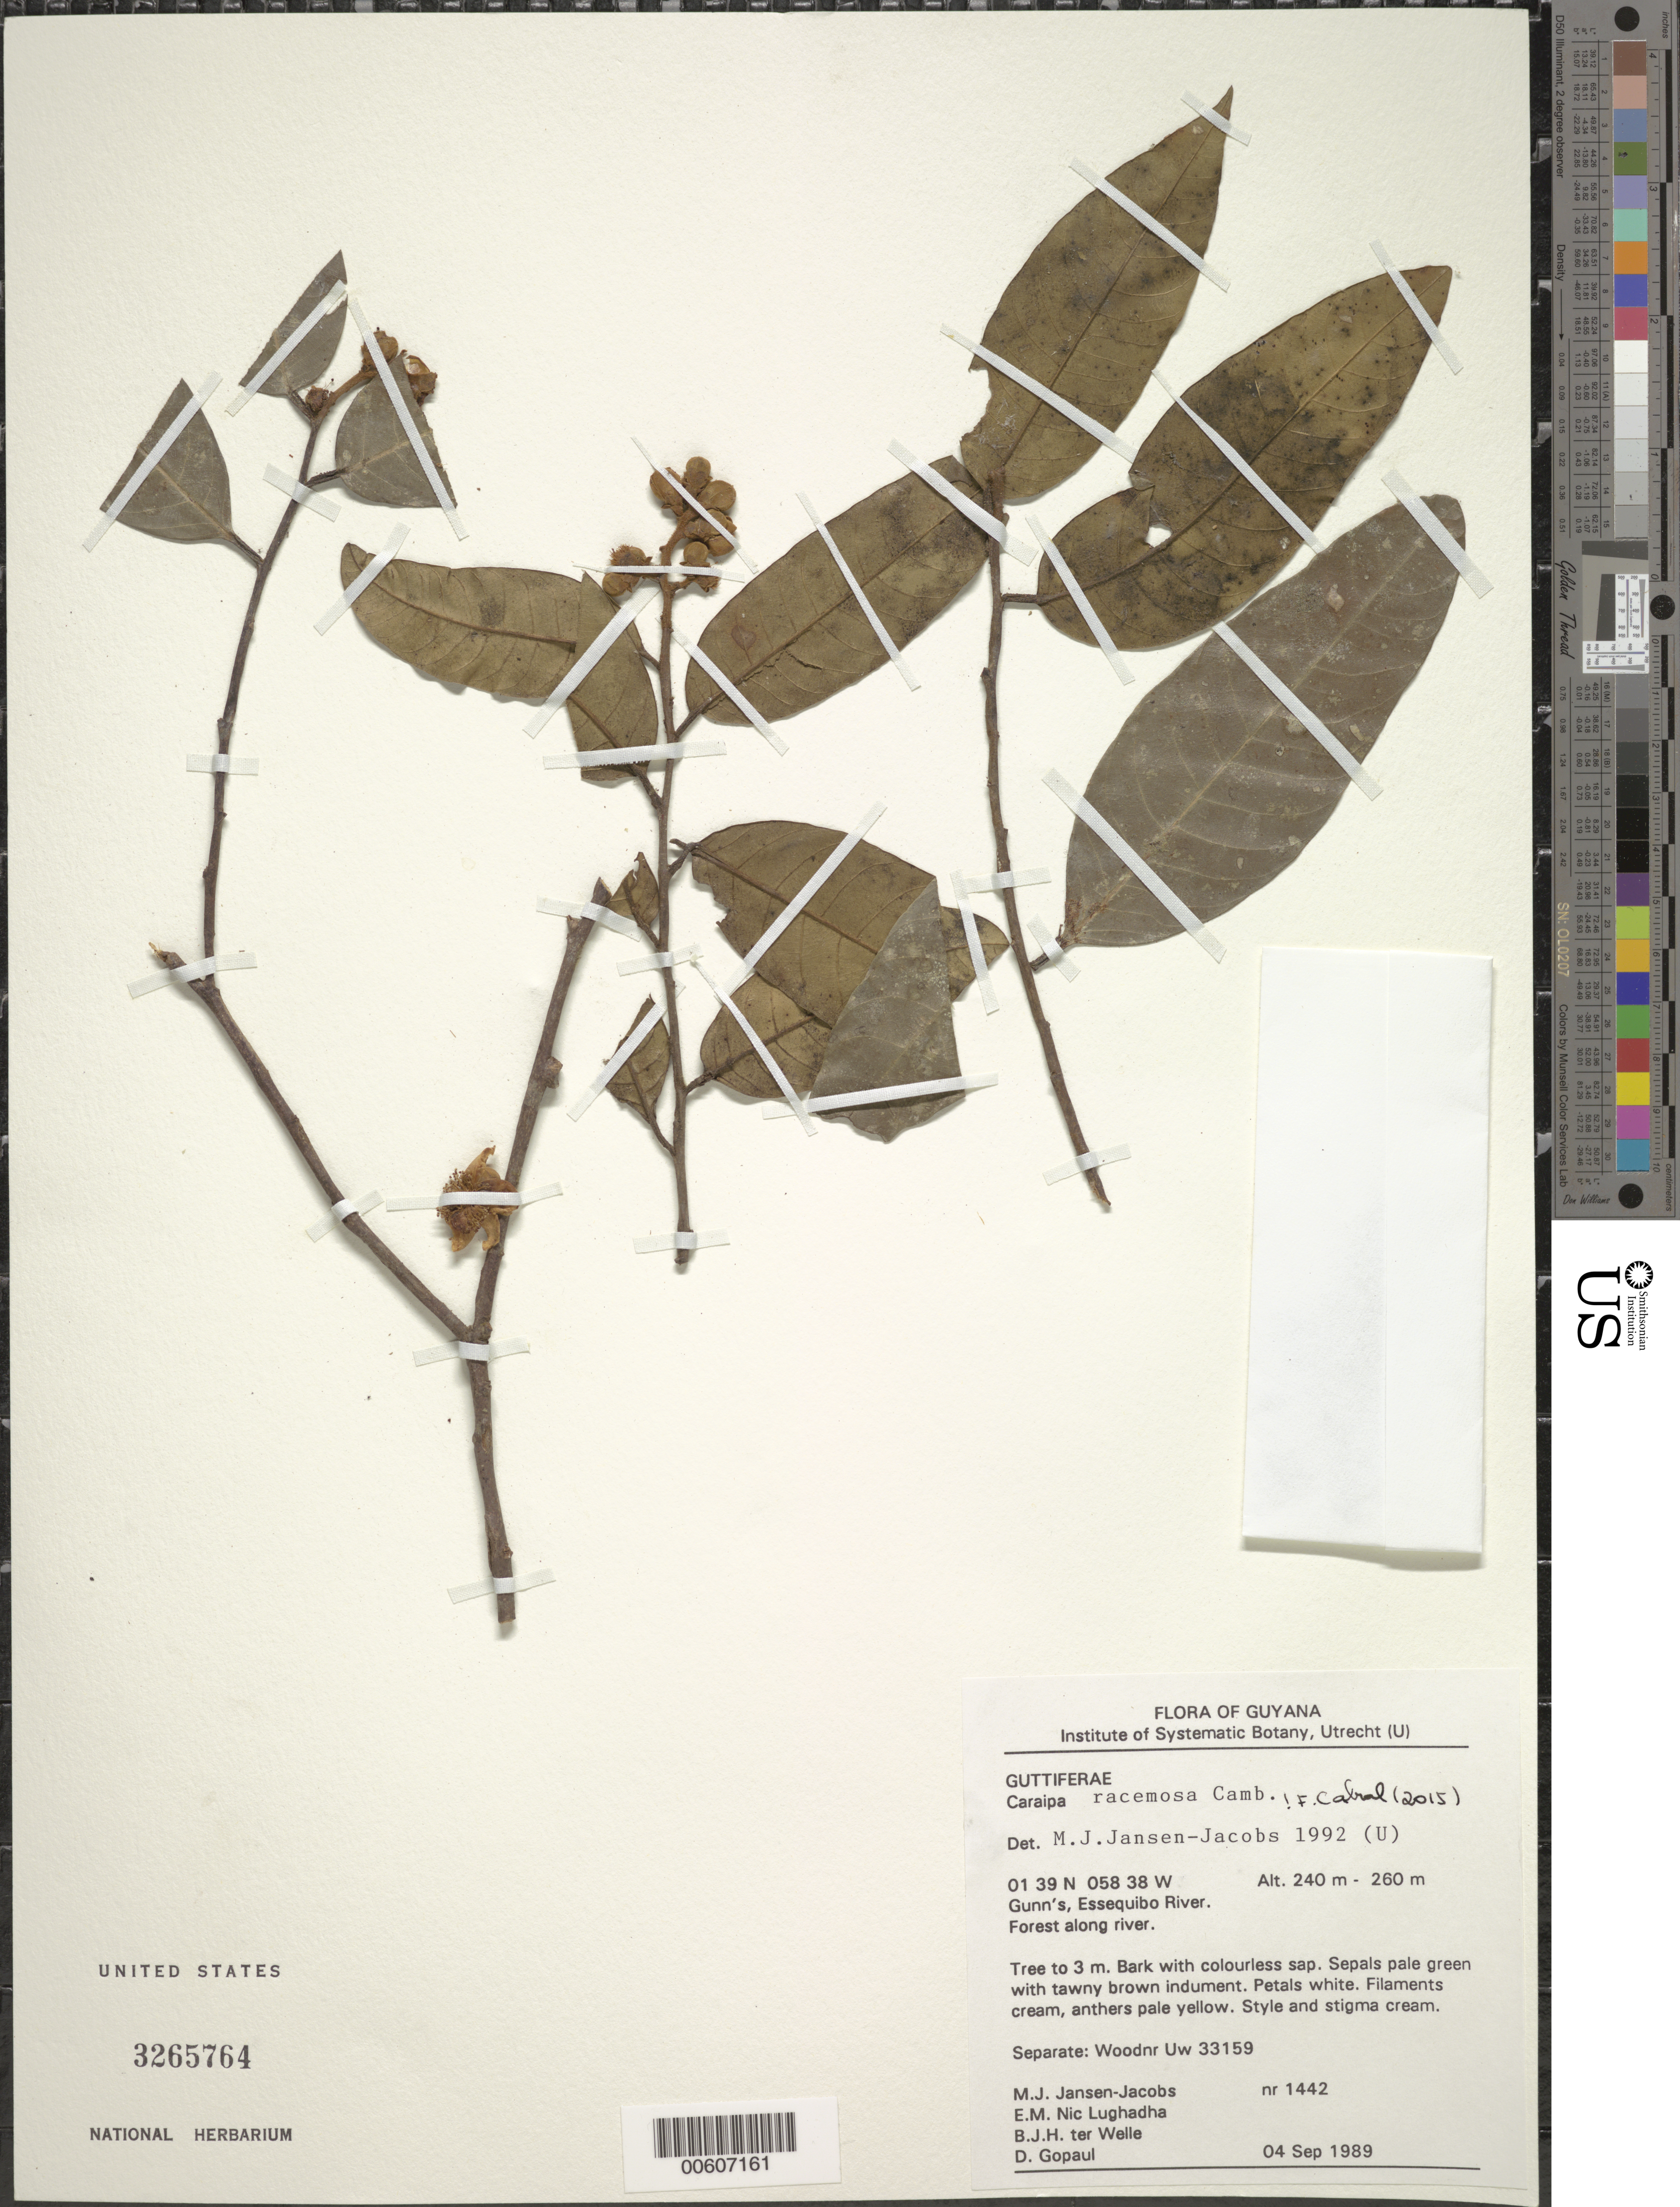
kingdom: Plantae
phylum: Tracheophyta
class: Magnoliopsida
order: Malpighiales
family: Calophyllaceae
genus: Caraipa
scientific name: Caraipa racemosa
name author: Cambess.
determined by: Jansen-Jacobs, M. J., (U), Nationaal Herbarium Nederland, Utrecht University branch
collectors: M. J. Jansen-Jacobs, E. Nic Lughadha, B. Welle & D. Gopaul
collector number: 1442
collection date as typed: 4-Sep-89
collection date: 1989-09-04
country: Guyana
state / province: U. Takutu-U. Essequibo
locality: Gunn's, Essequibo River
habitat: Forest along river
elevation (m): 240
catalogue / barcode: US 3265764